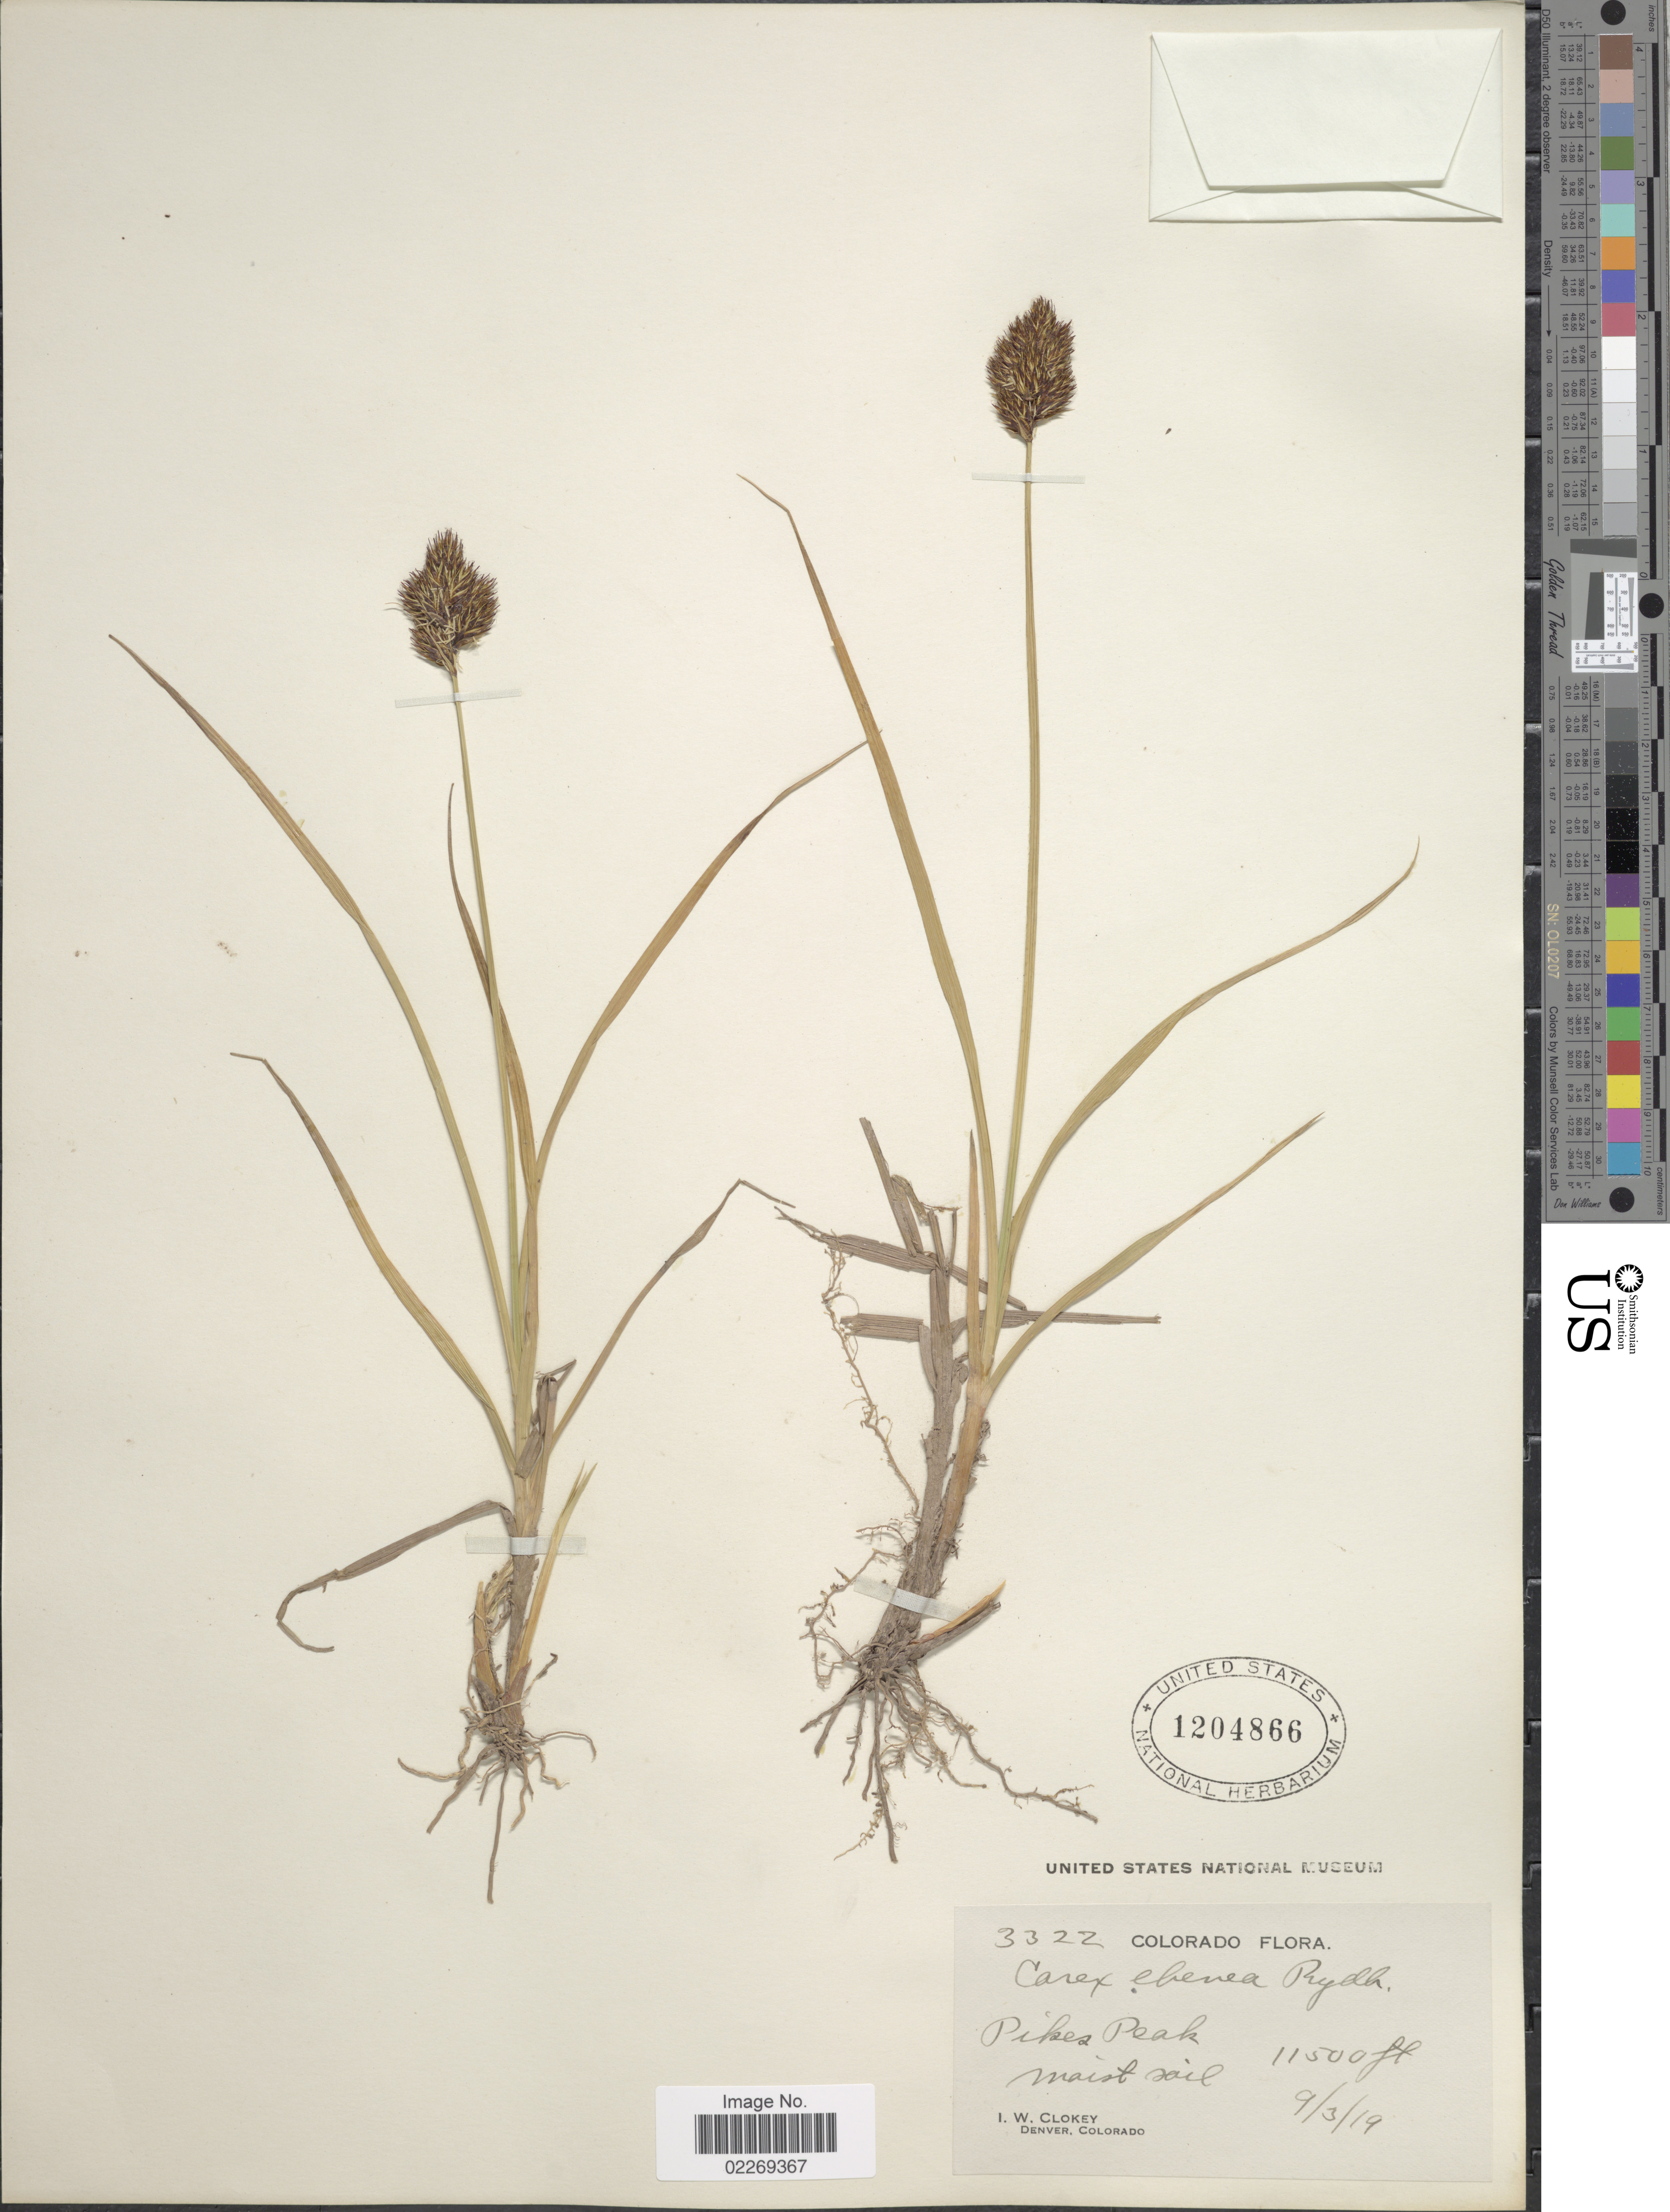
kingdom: Plantae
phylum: Tracheophyta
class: Liliopsida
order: Poales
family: Cyperaceae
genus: Carex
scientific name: Carex ebenea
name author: Rydb.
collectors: I. W. Clokey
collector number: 3322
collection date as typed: Transcribed d/m/y: 3/9/19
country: United States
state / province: Colorado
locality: Pikes Peak. Moist soil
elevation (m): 3505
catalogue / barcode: US 1204866